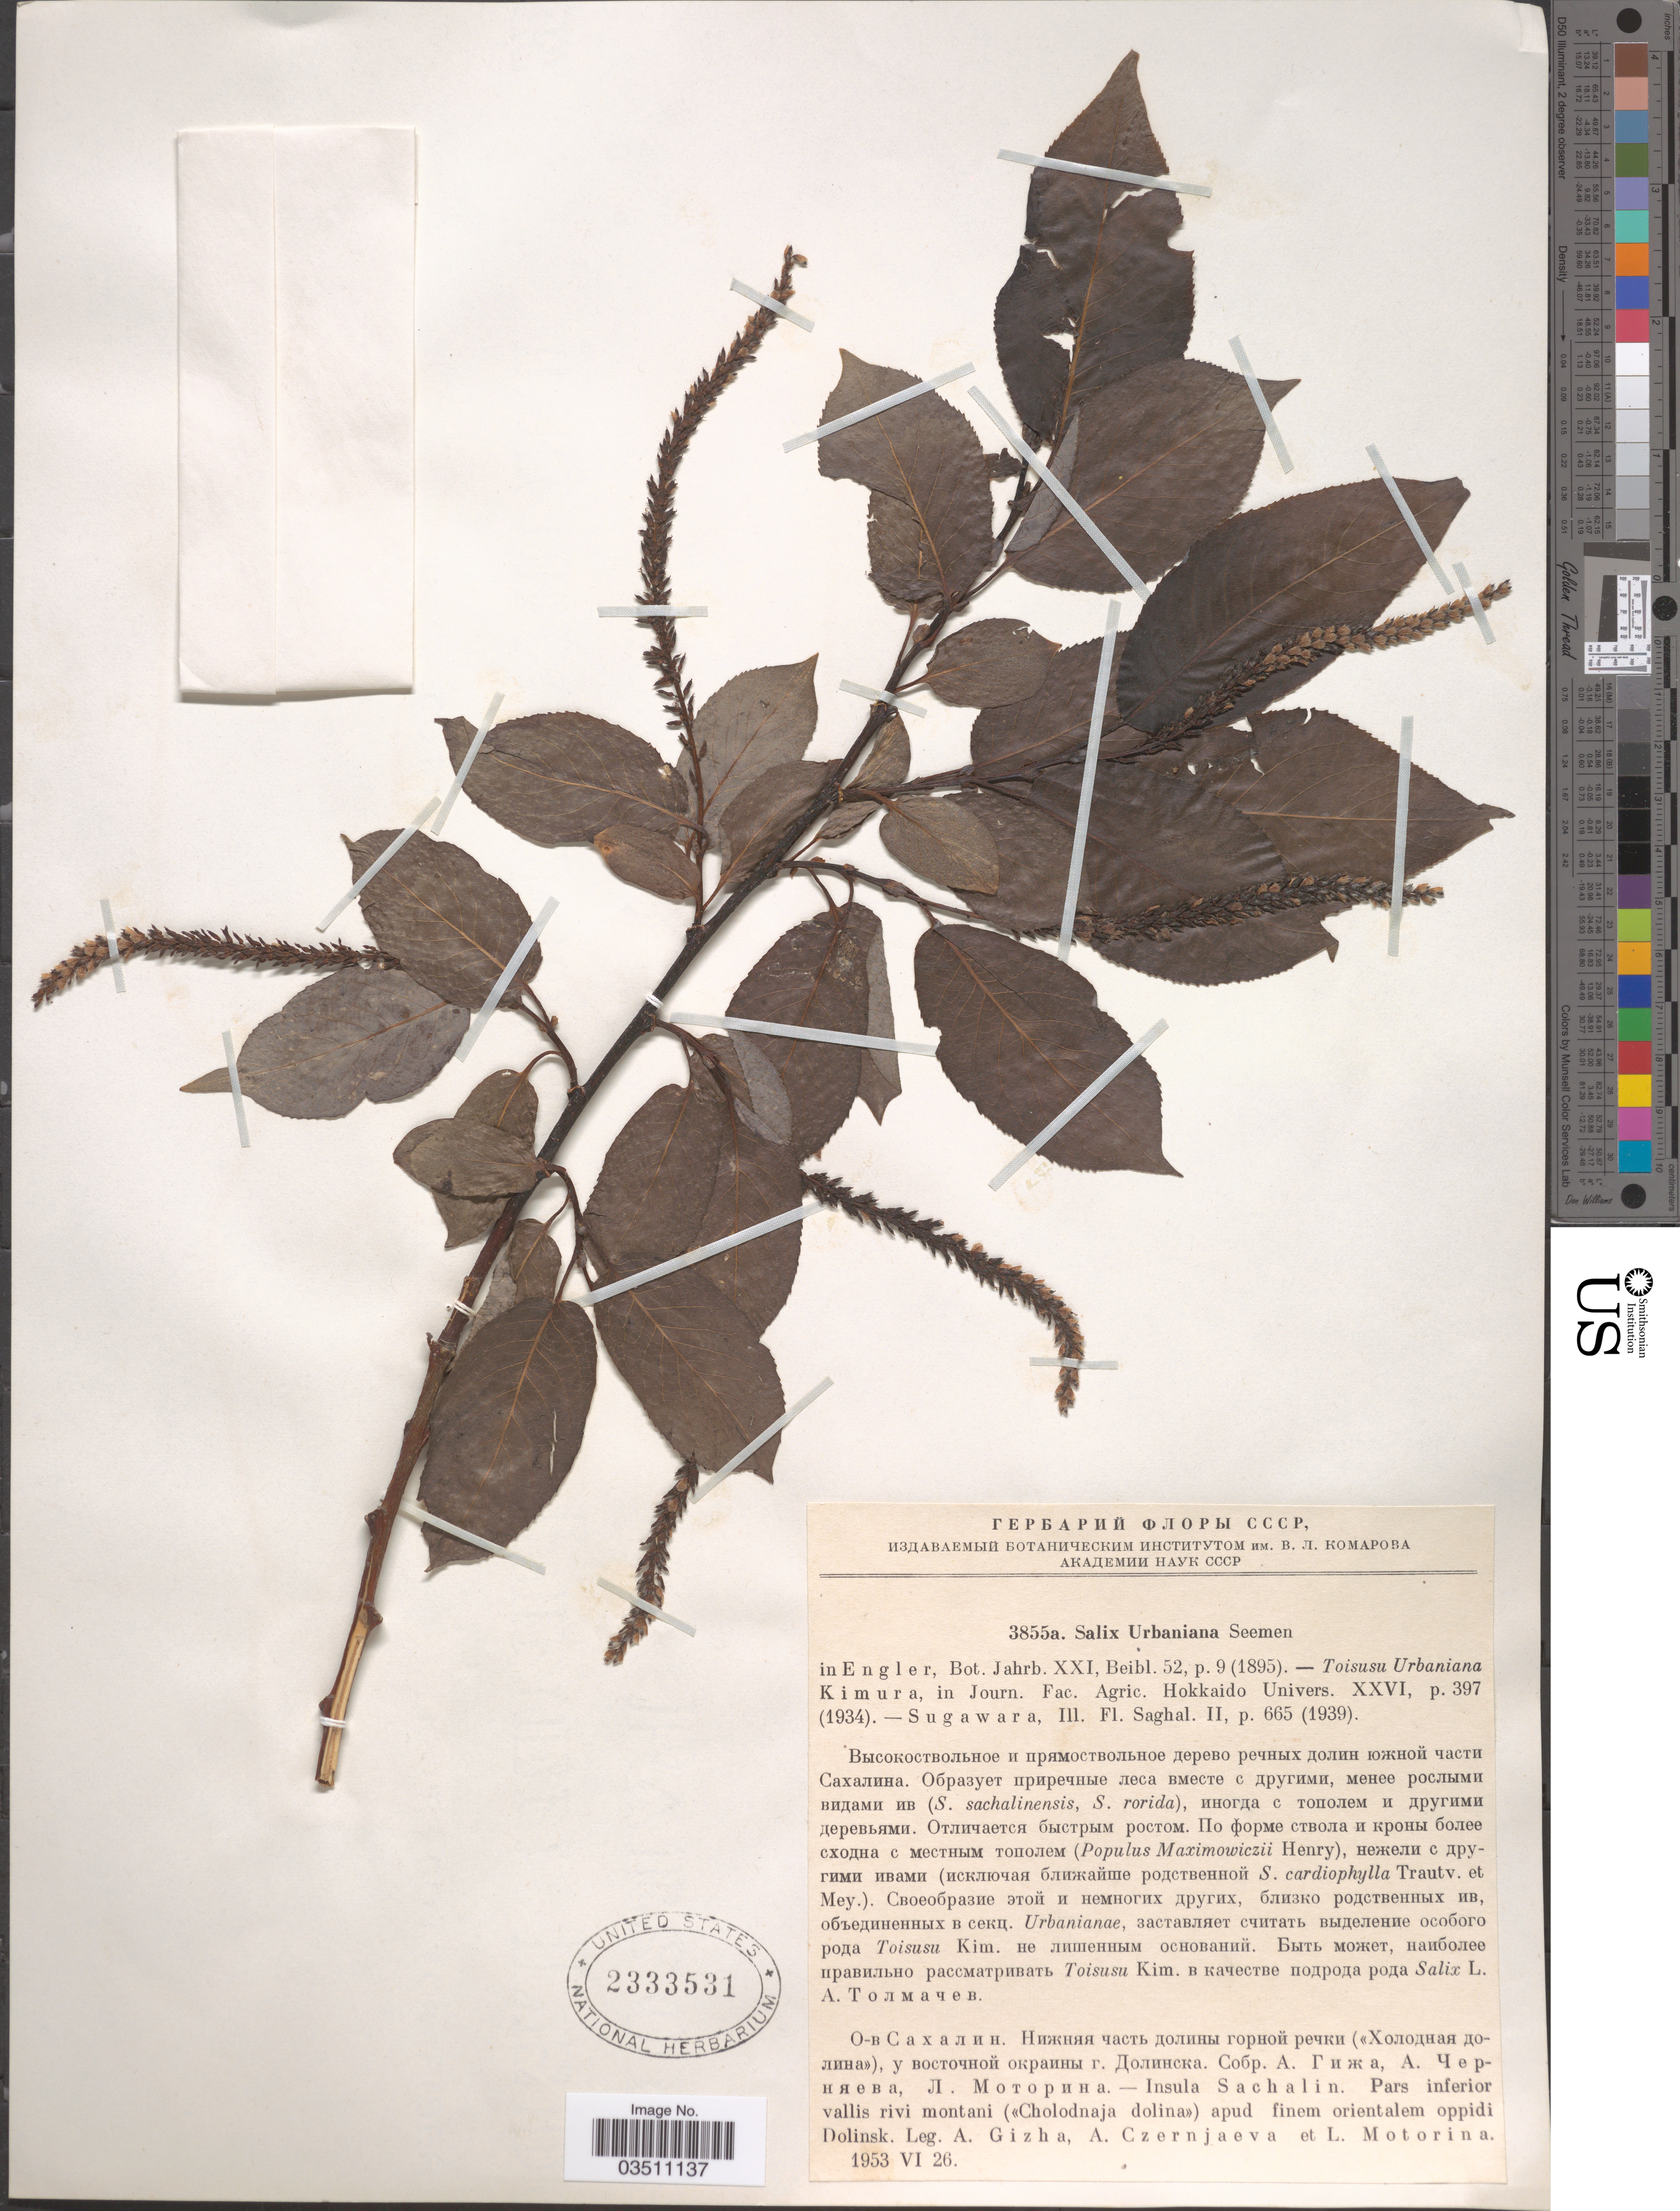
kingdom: Plantae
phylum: Tracheophyta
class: Magnoliopsida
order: Malpighiales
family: Salicaceae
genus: Salix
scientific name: Salix urbaniana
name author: Seemen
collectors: A. Gizha, A. Czernjaeva & L. Motorina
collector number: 3855a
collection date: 1953-06-26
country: Russian Federation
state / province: Sakhalin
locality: Insula Sachalin. Pars inferior vallis rivi montani (<<Cholodnaja dolina>>) apud finem orientalem oppidi Dolinsk.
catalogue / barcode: US 2333531